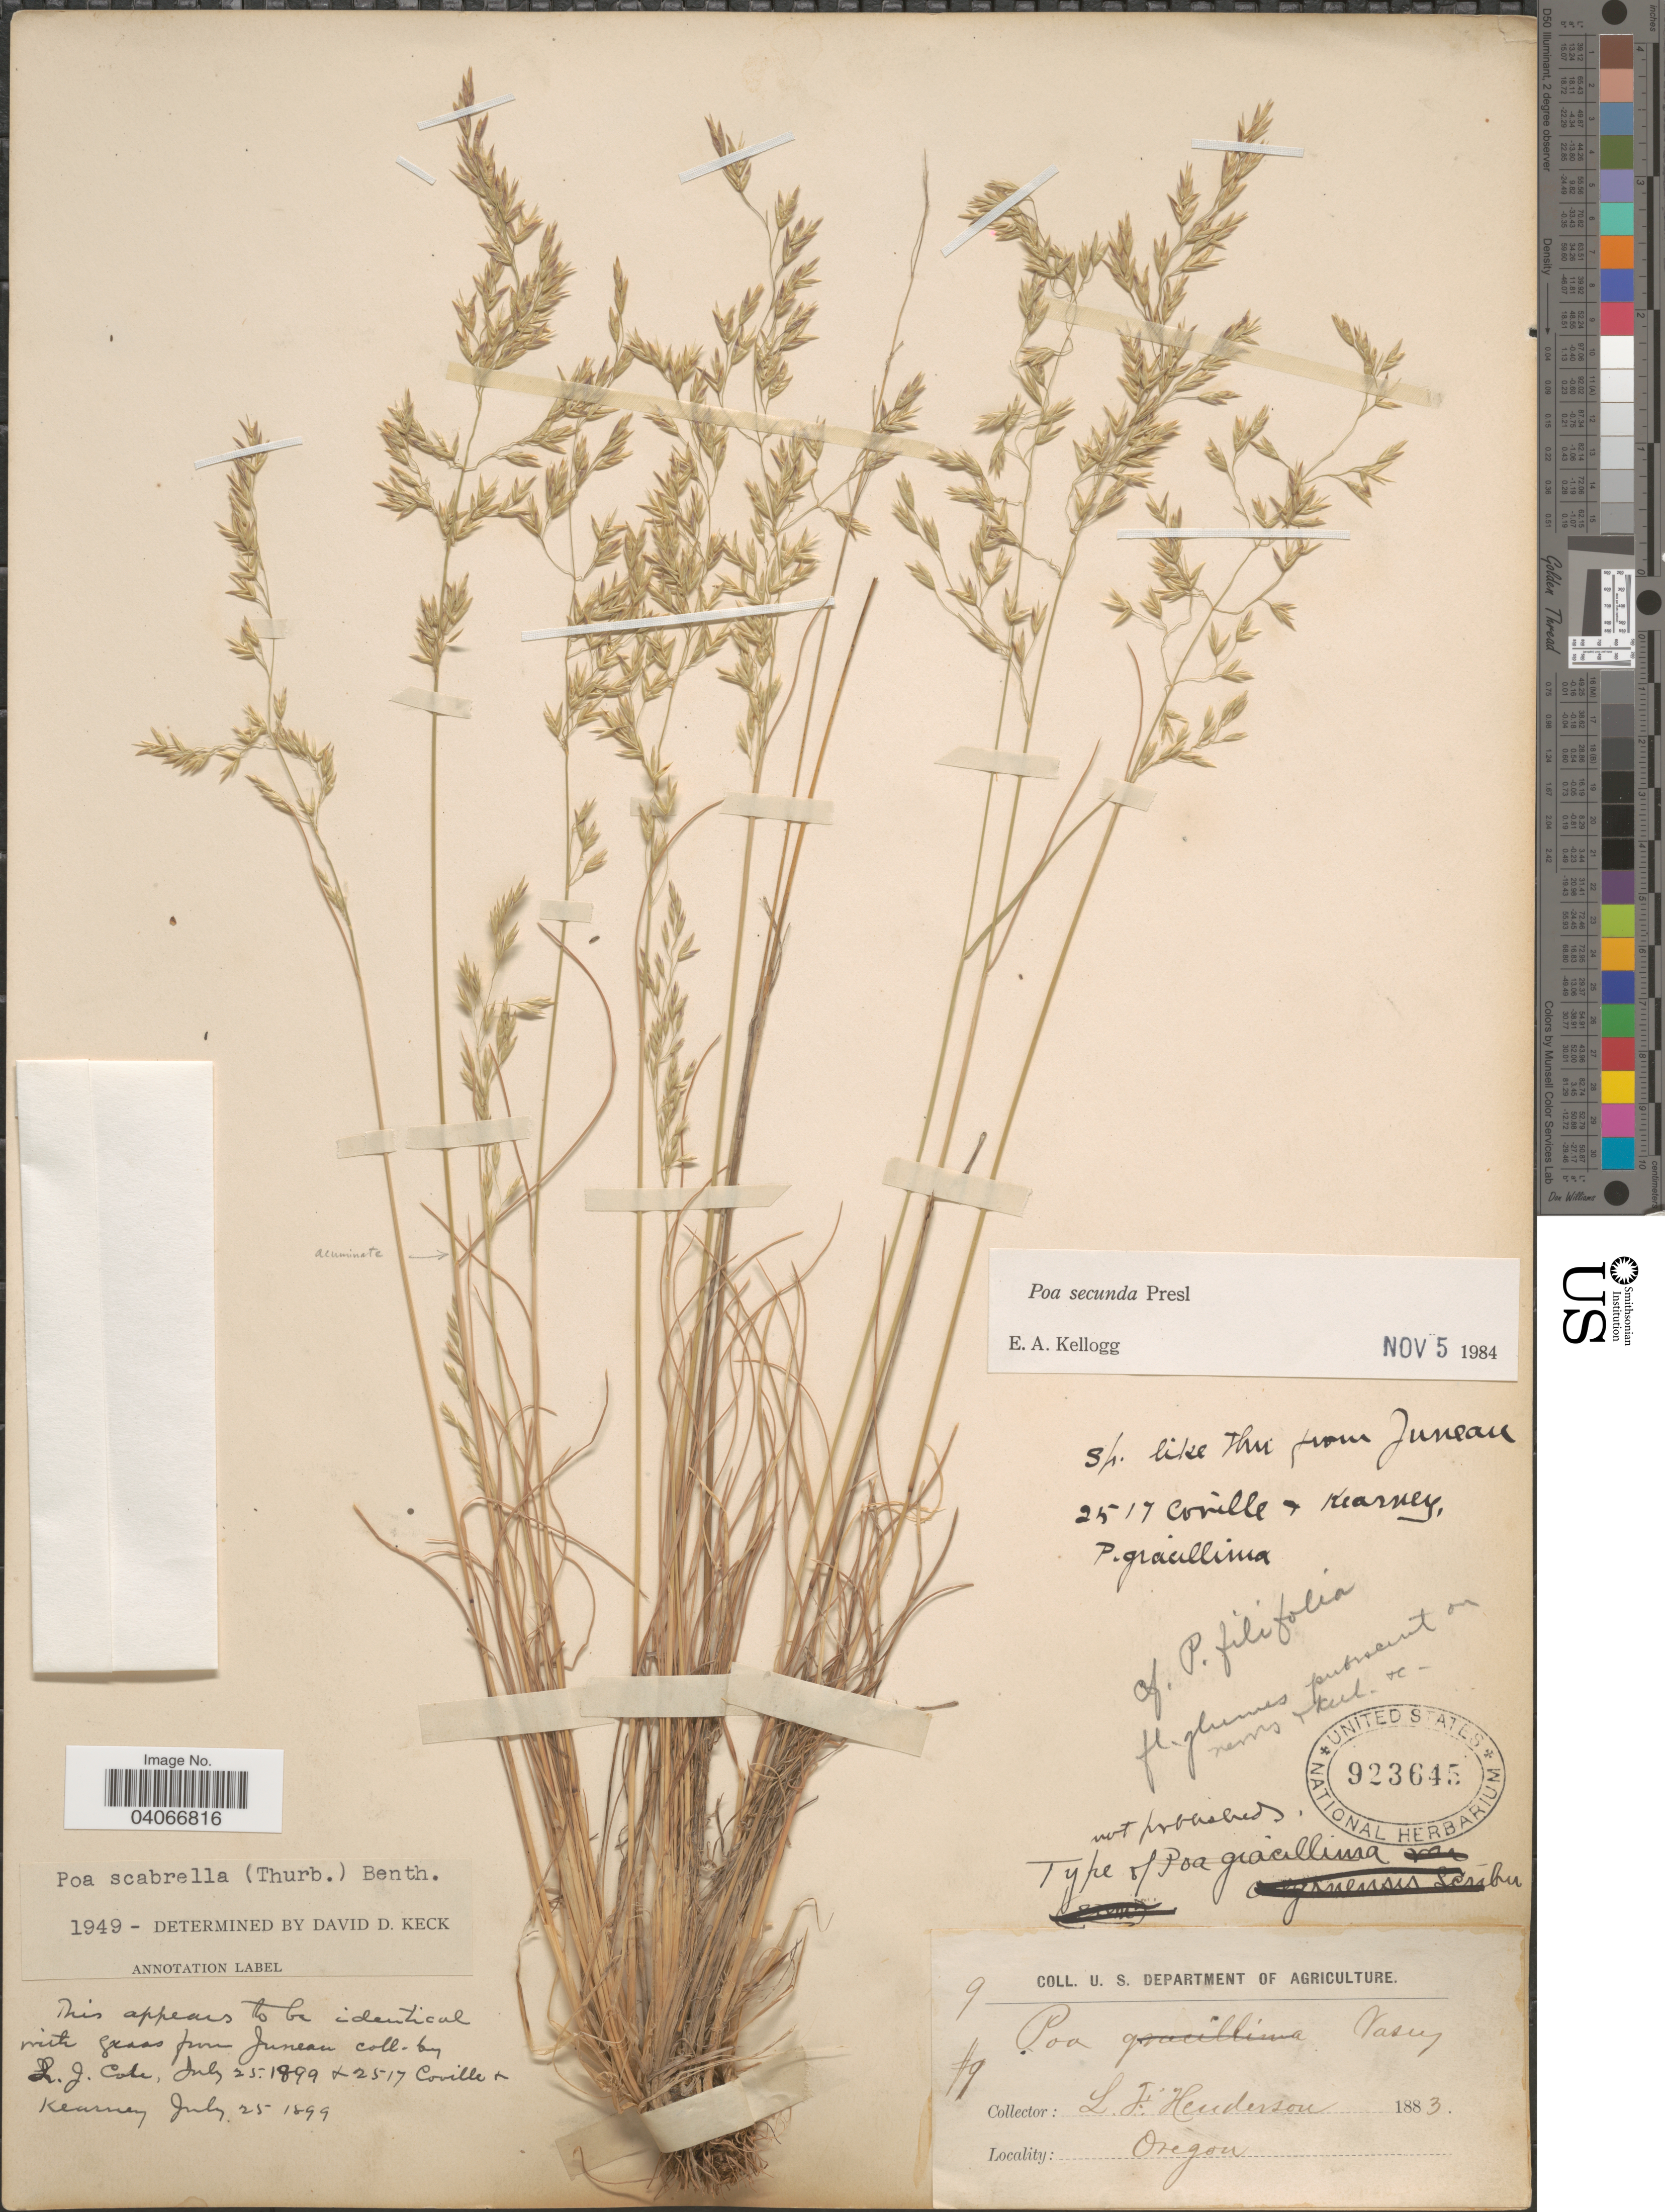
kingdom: Plantae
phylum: Tracheophyta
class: Liliopsida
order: Poales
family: Poaceae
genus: Poa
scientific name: Poa secunda subsp. secunda var. scabrella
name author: (Thurb.) Soreng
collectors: L. Henderson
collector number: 9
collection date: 1883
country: United States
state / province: Oregon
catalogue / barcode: US 923645